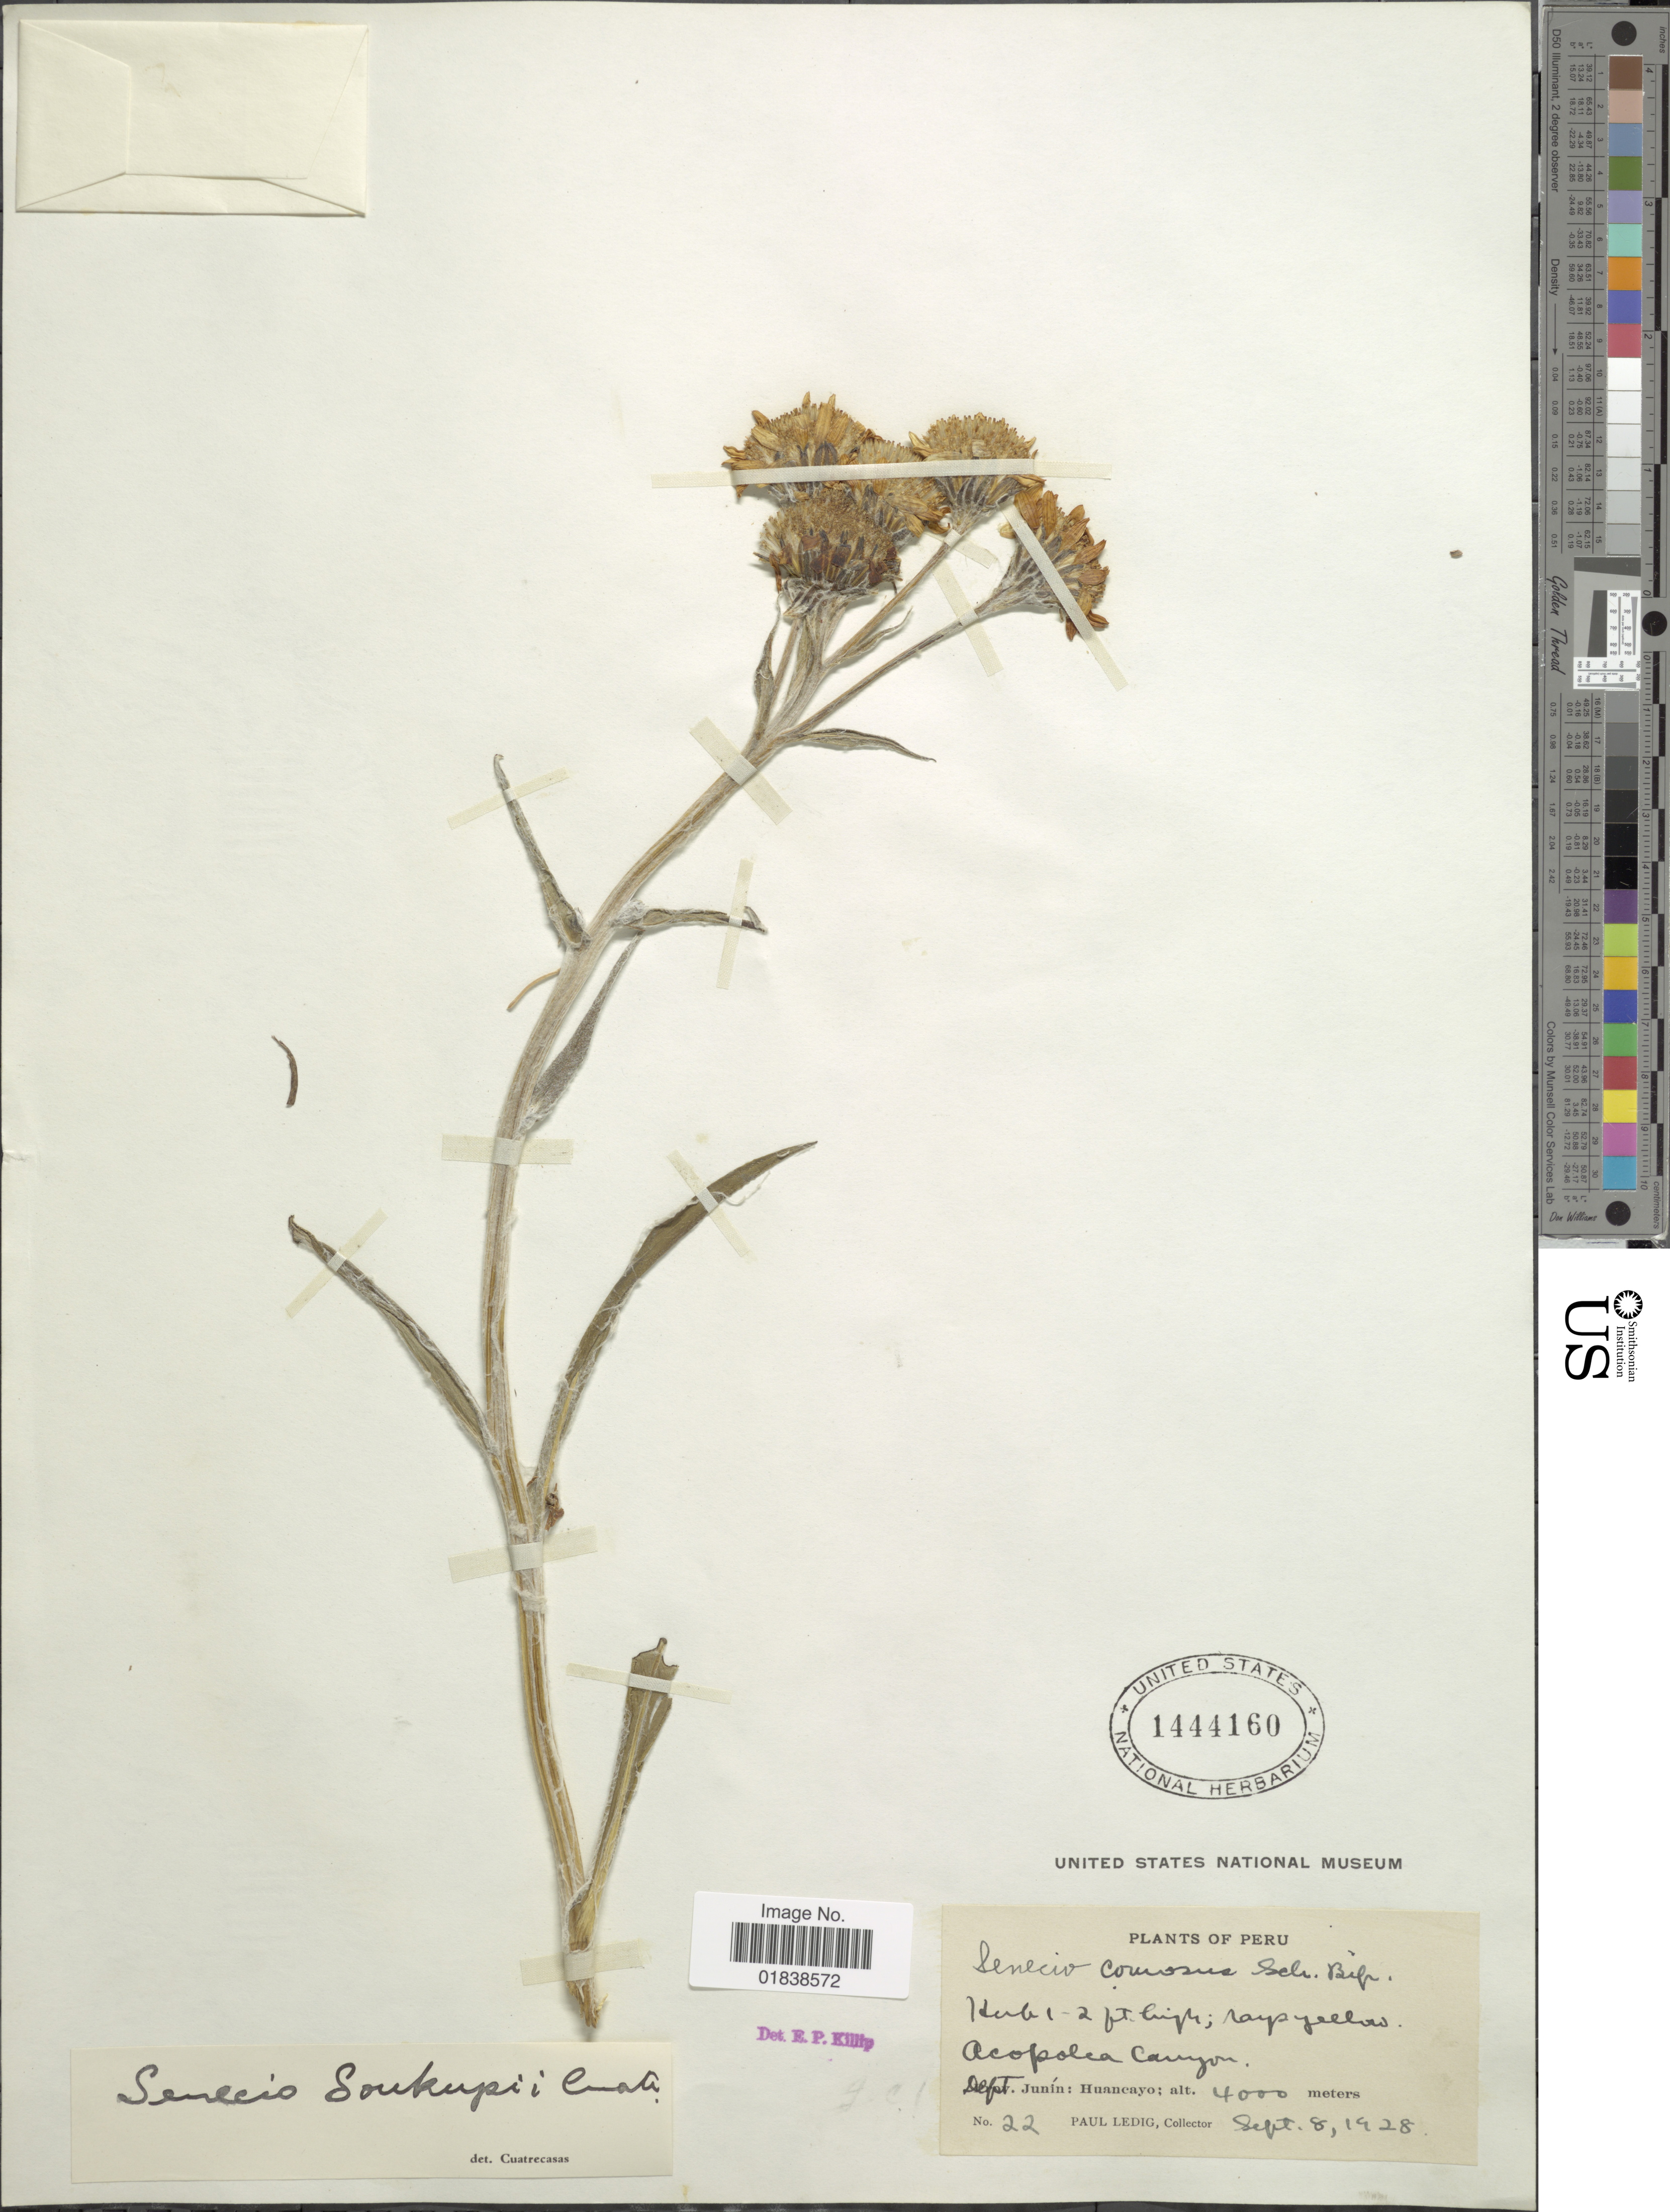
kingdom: Plantae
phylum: Tracheophyta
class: Magnoliopsida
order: Asterales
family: Asteraceae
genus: Senecio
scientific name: Senecio soukupii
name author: Cuatrec.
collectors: P. Ledig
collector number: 22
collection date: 1928-09-08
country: Peru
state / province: Junín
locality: Acopalca Canyon, Huancayo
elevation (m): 4000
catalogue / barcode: US 1444160